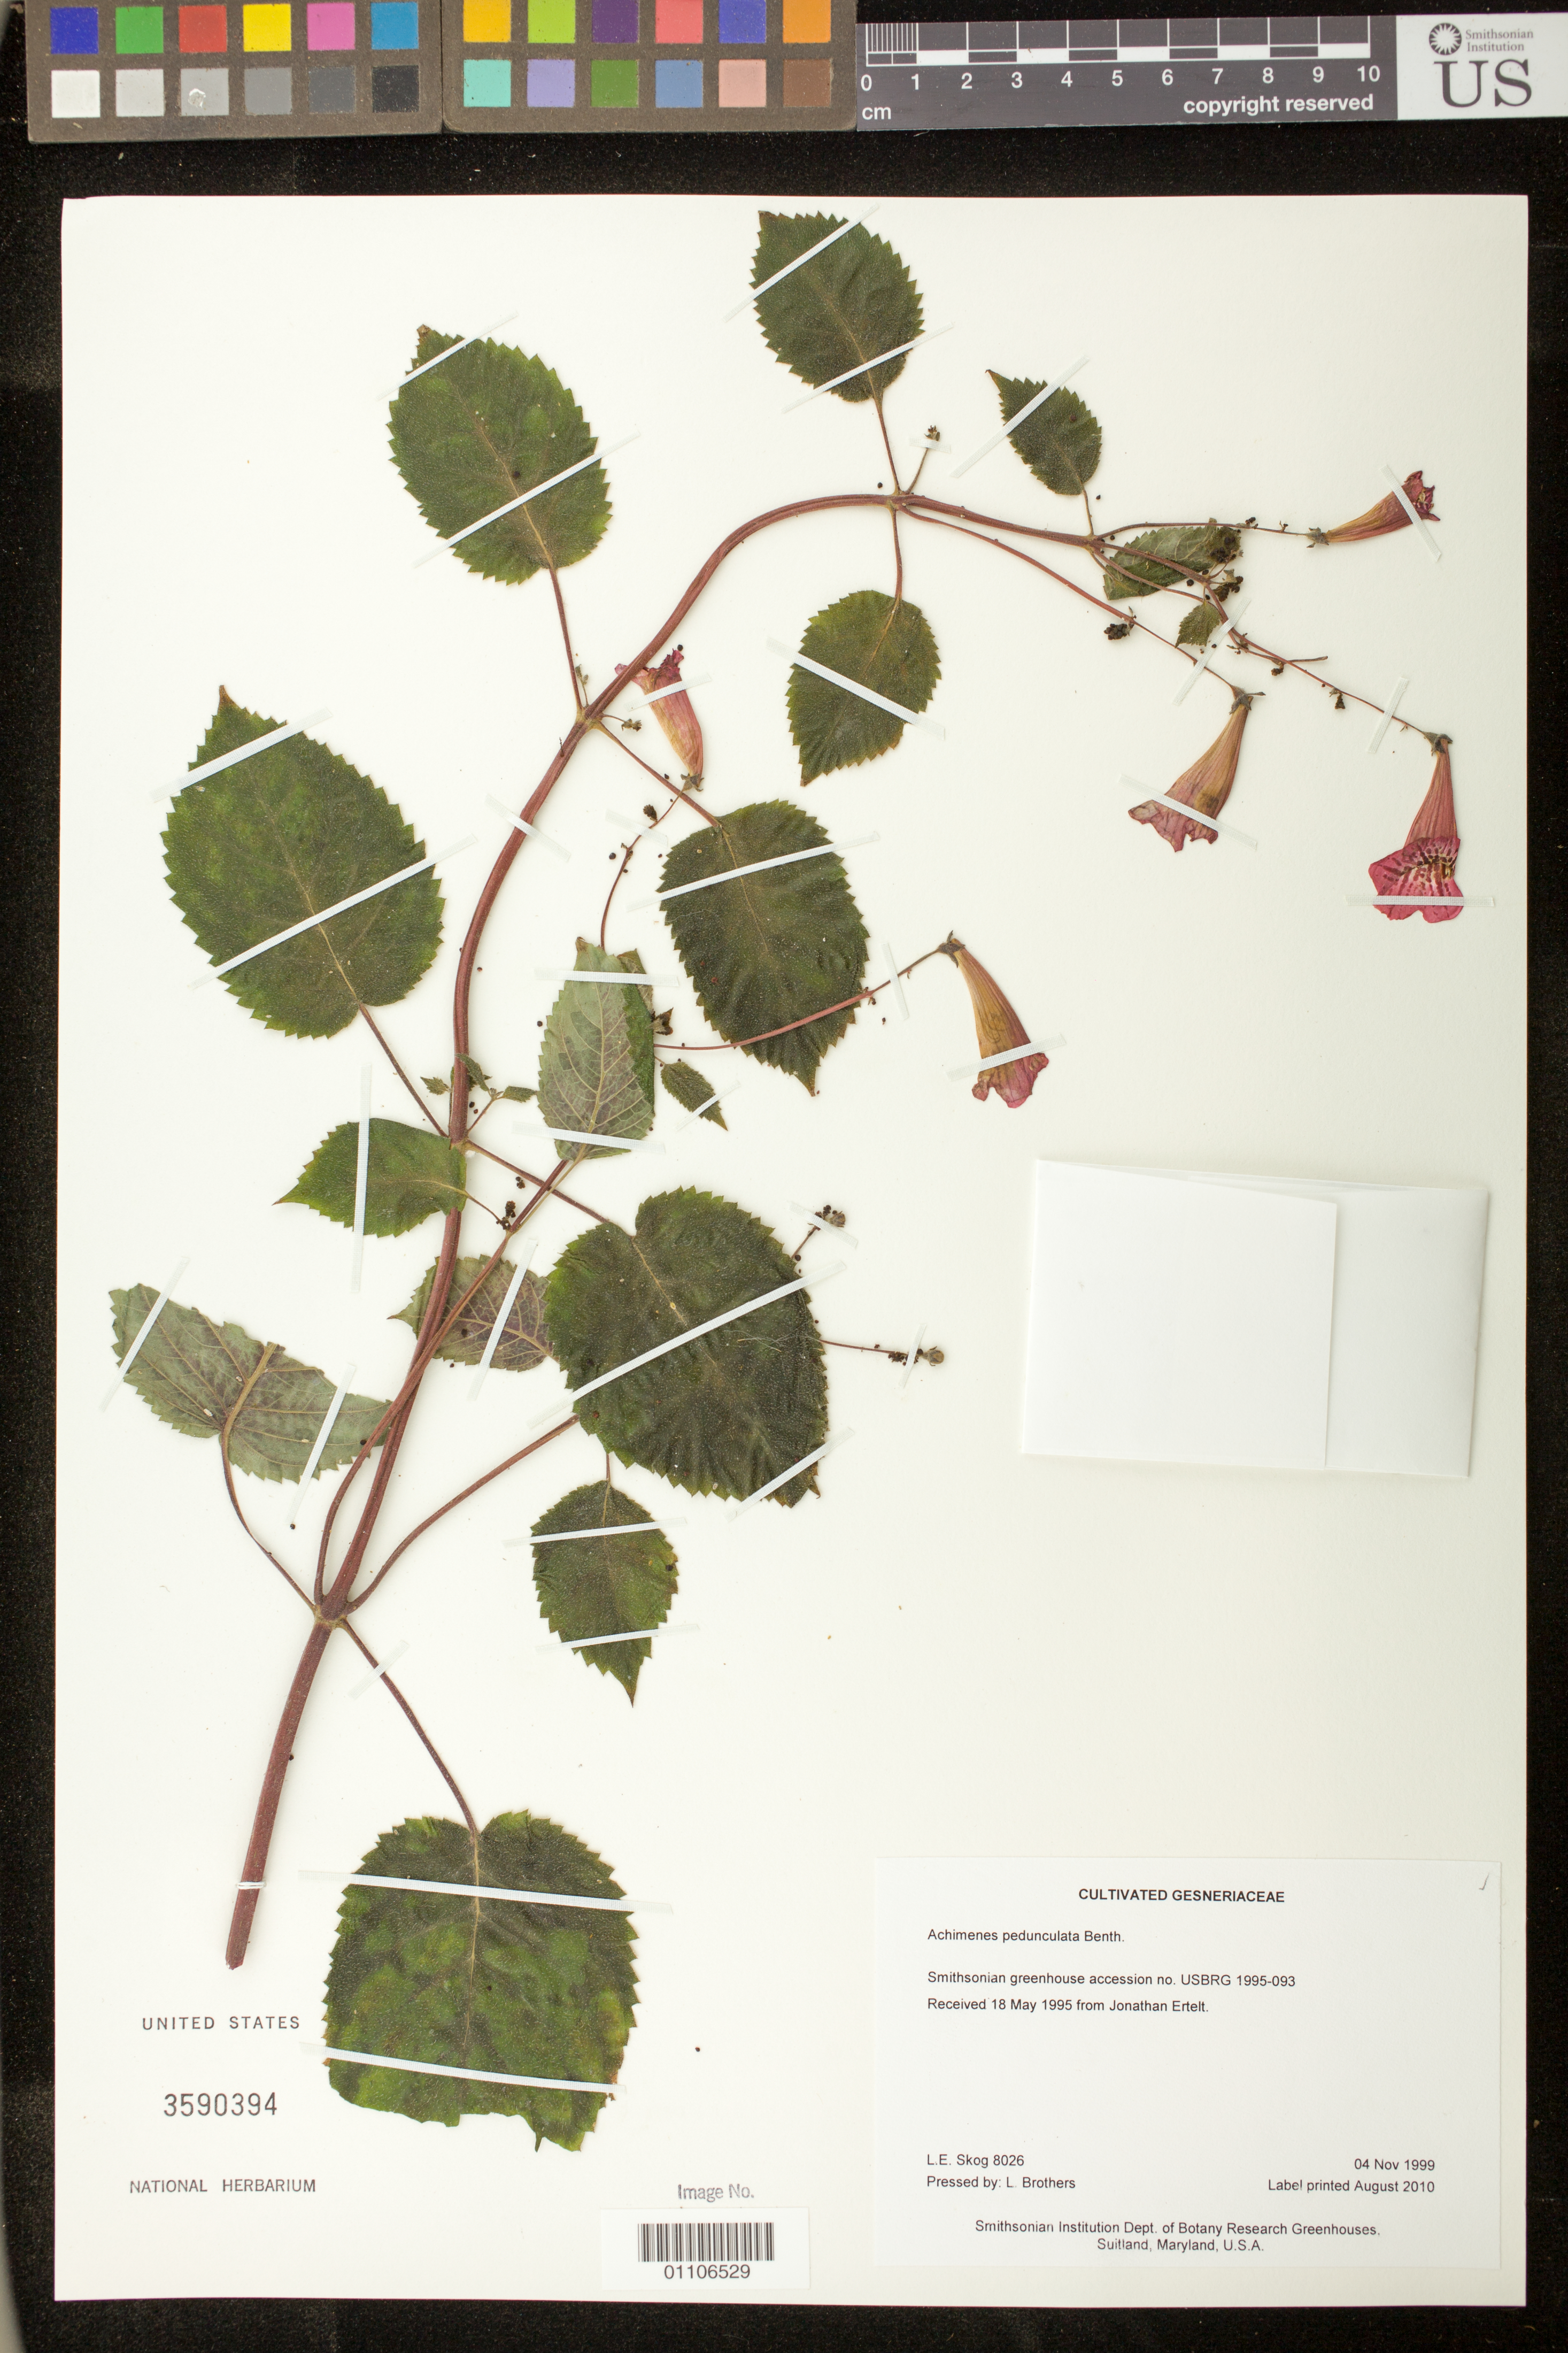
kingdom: Plantae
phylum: Tracheophyta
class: Magnoliopsida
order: Lamiales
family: Gesneriaceae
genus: Achimenes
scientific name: Achimenes pedunculata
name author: Benth.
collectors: L. E. Skog & L. Brothers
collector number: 8026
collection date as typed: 04 Nov 1999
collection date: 1999-11-04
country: United States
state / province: Maryland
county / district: Prince George's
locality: Smithsonian Institution Dept. of Botany Research Greenhouses, Suitland, Maryland, U.S.A.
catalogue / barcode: US 3590394